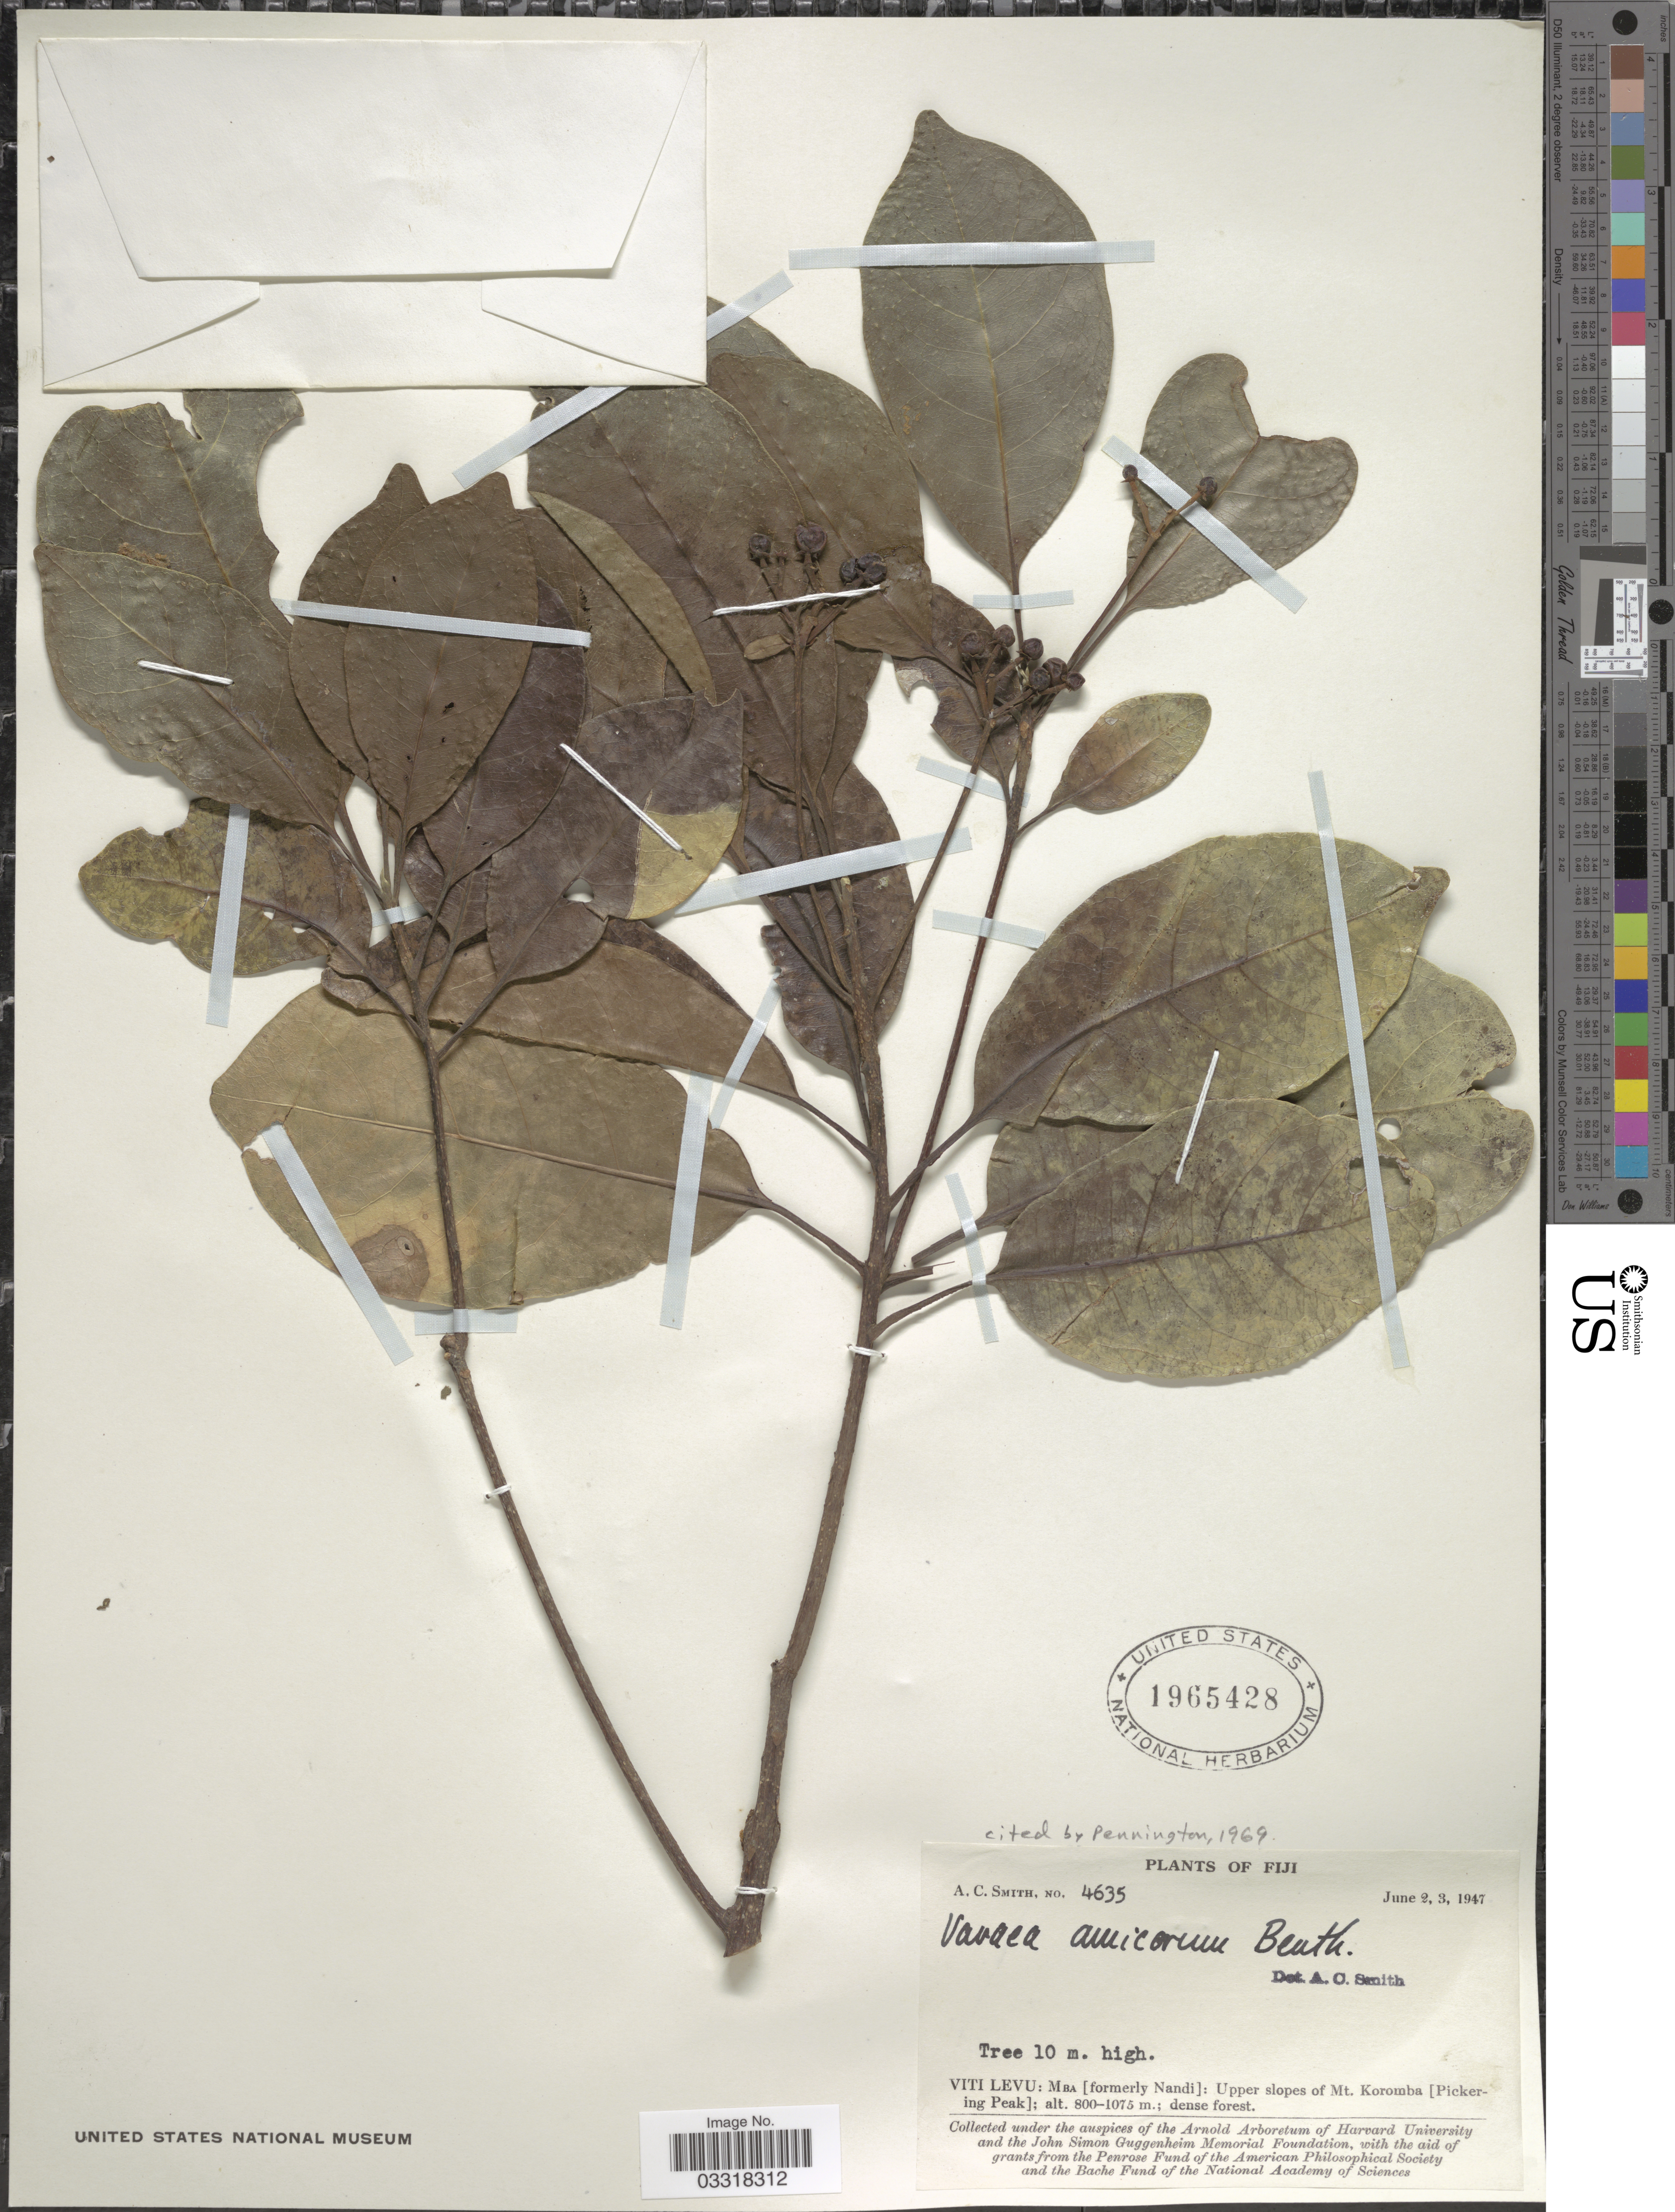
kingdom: Plantae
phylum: Tracheophyta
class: Magnoliopsida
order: Sapindales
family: Meliaceae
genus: Vavaea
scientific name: Vavaea amicorum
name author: Benth.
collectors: A. C. Smith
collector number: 4635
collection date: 1947-06-02/1947-06-03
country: Fiji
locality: Viti Levu: Mba [formerly Nandi]: Upper slopes of Mt. Koromba [Pickering Peak].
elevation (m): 800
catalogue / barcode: US 1965428